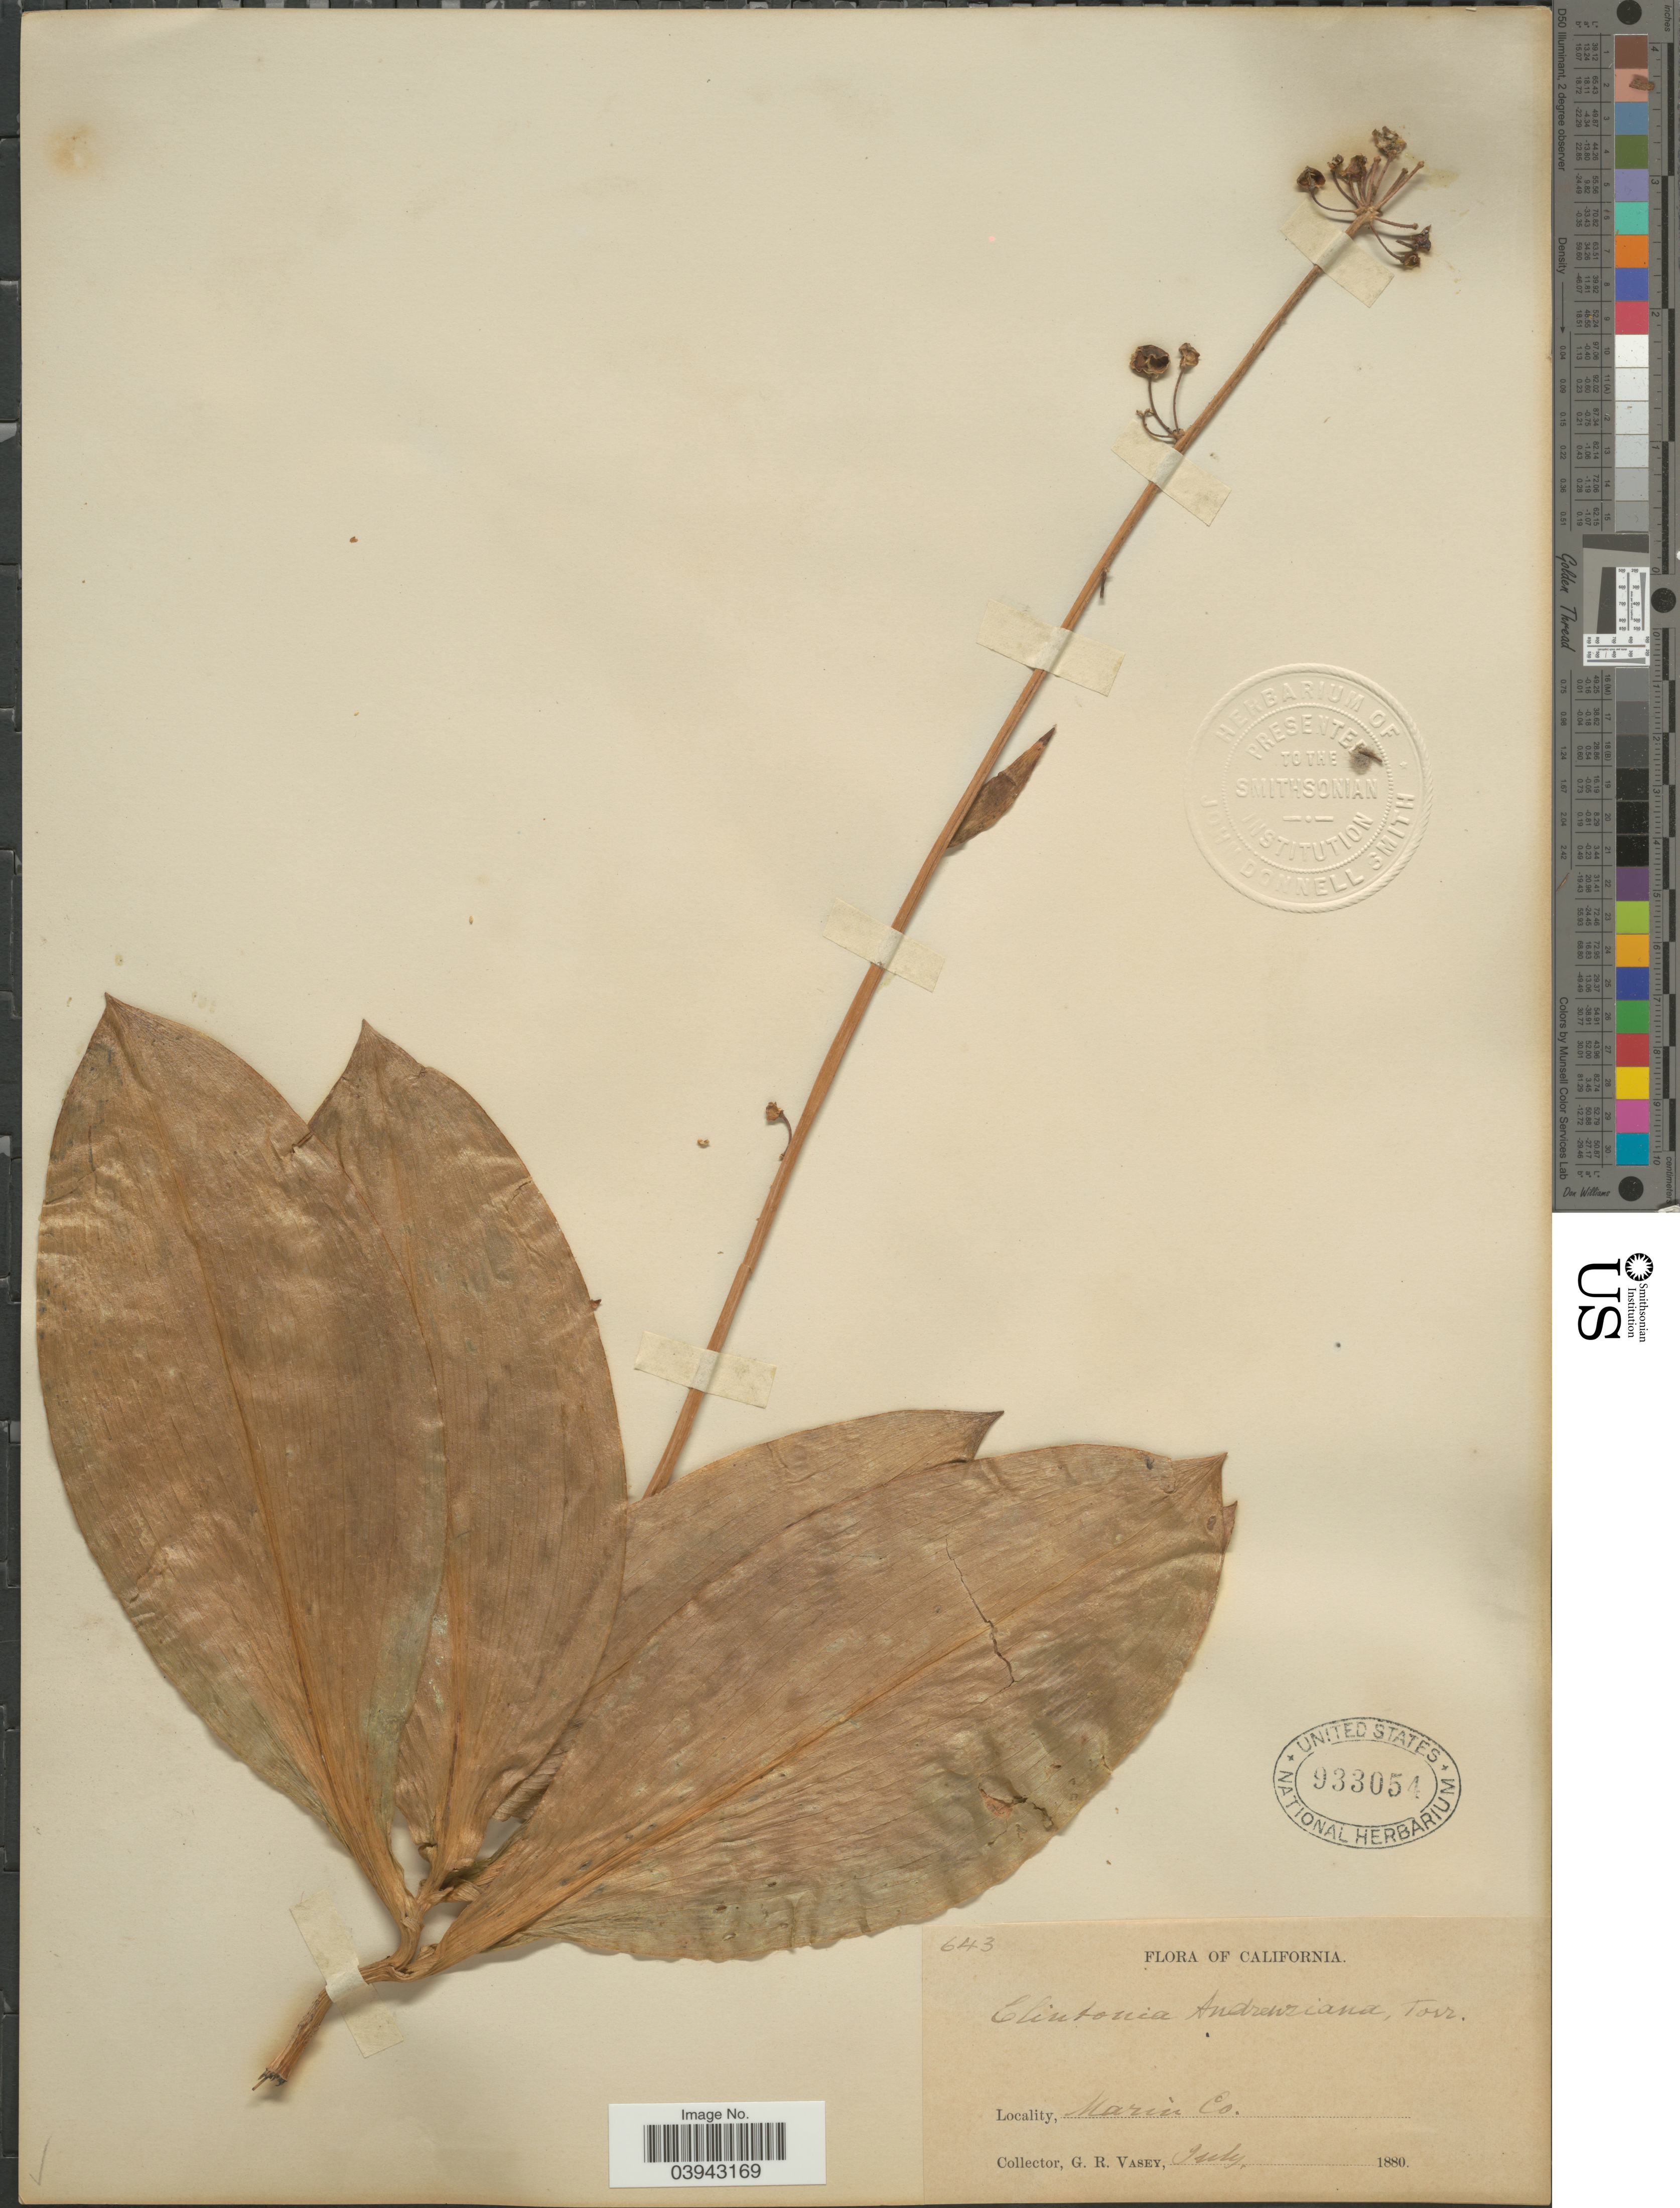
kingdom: Plantae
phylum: Tracheophyta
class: Liliopsida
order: Liliales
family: Liliaceae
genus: Clintonia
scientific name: Clintonia andrewsiana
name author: Torr.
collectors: G. R. Vasey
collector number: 643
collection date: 1880-07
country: United States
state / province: California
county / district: Marin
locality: Marin Co.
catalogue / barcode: US 933054